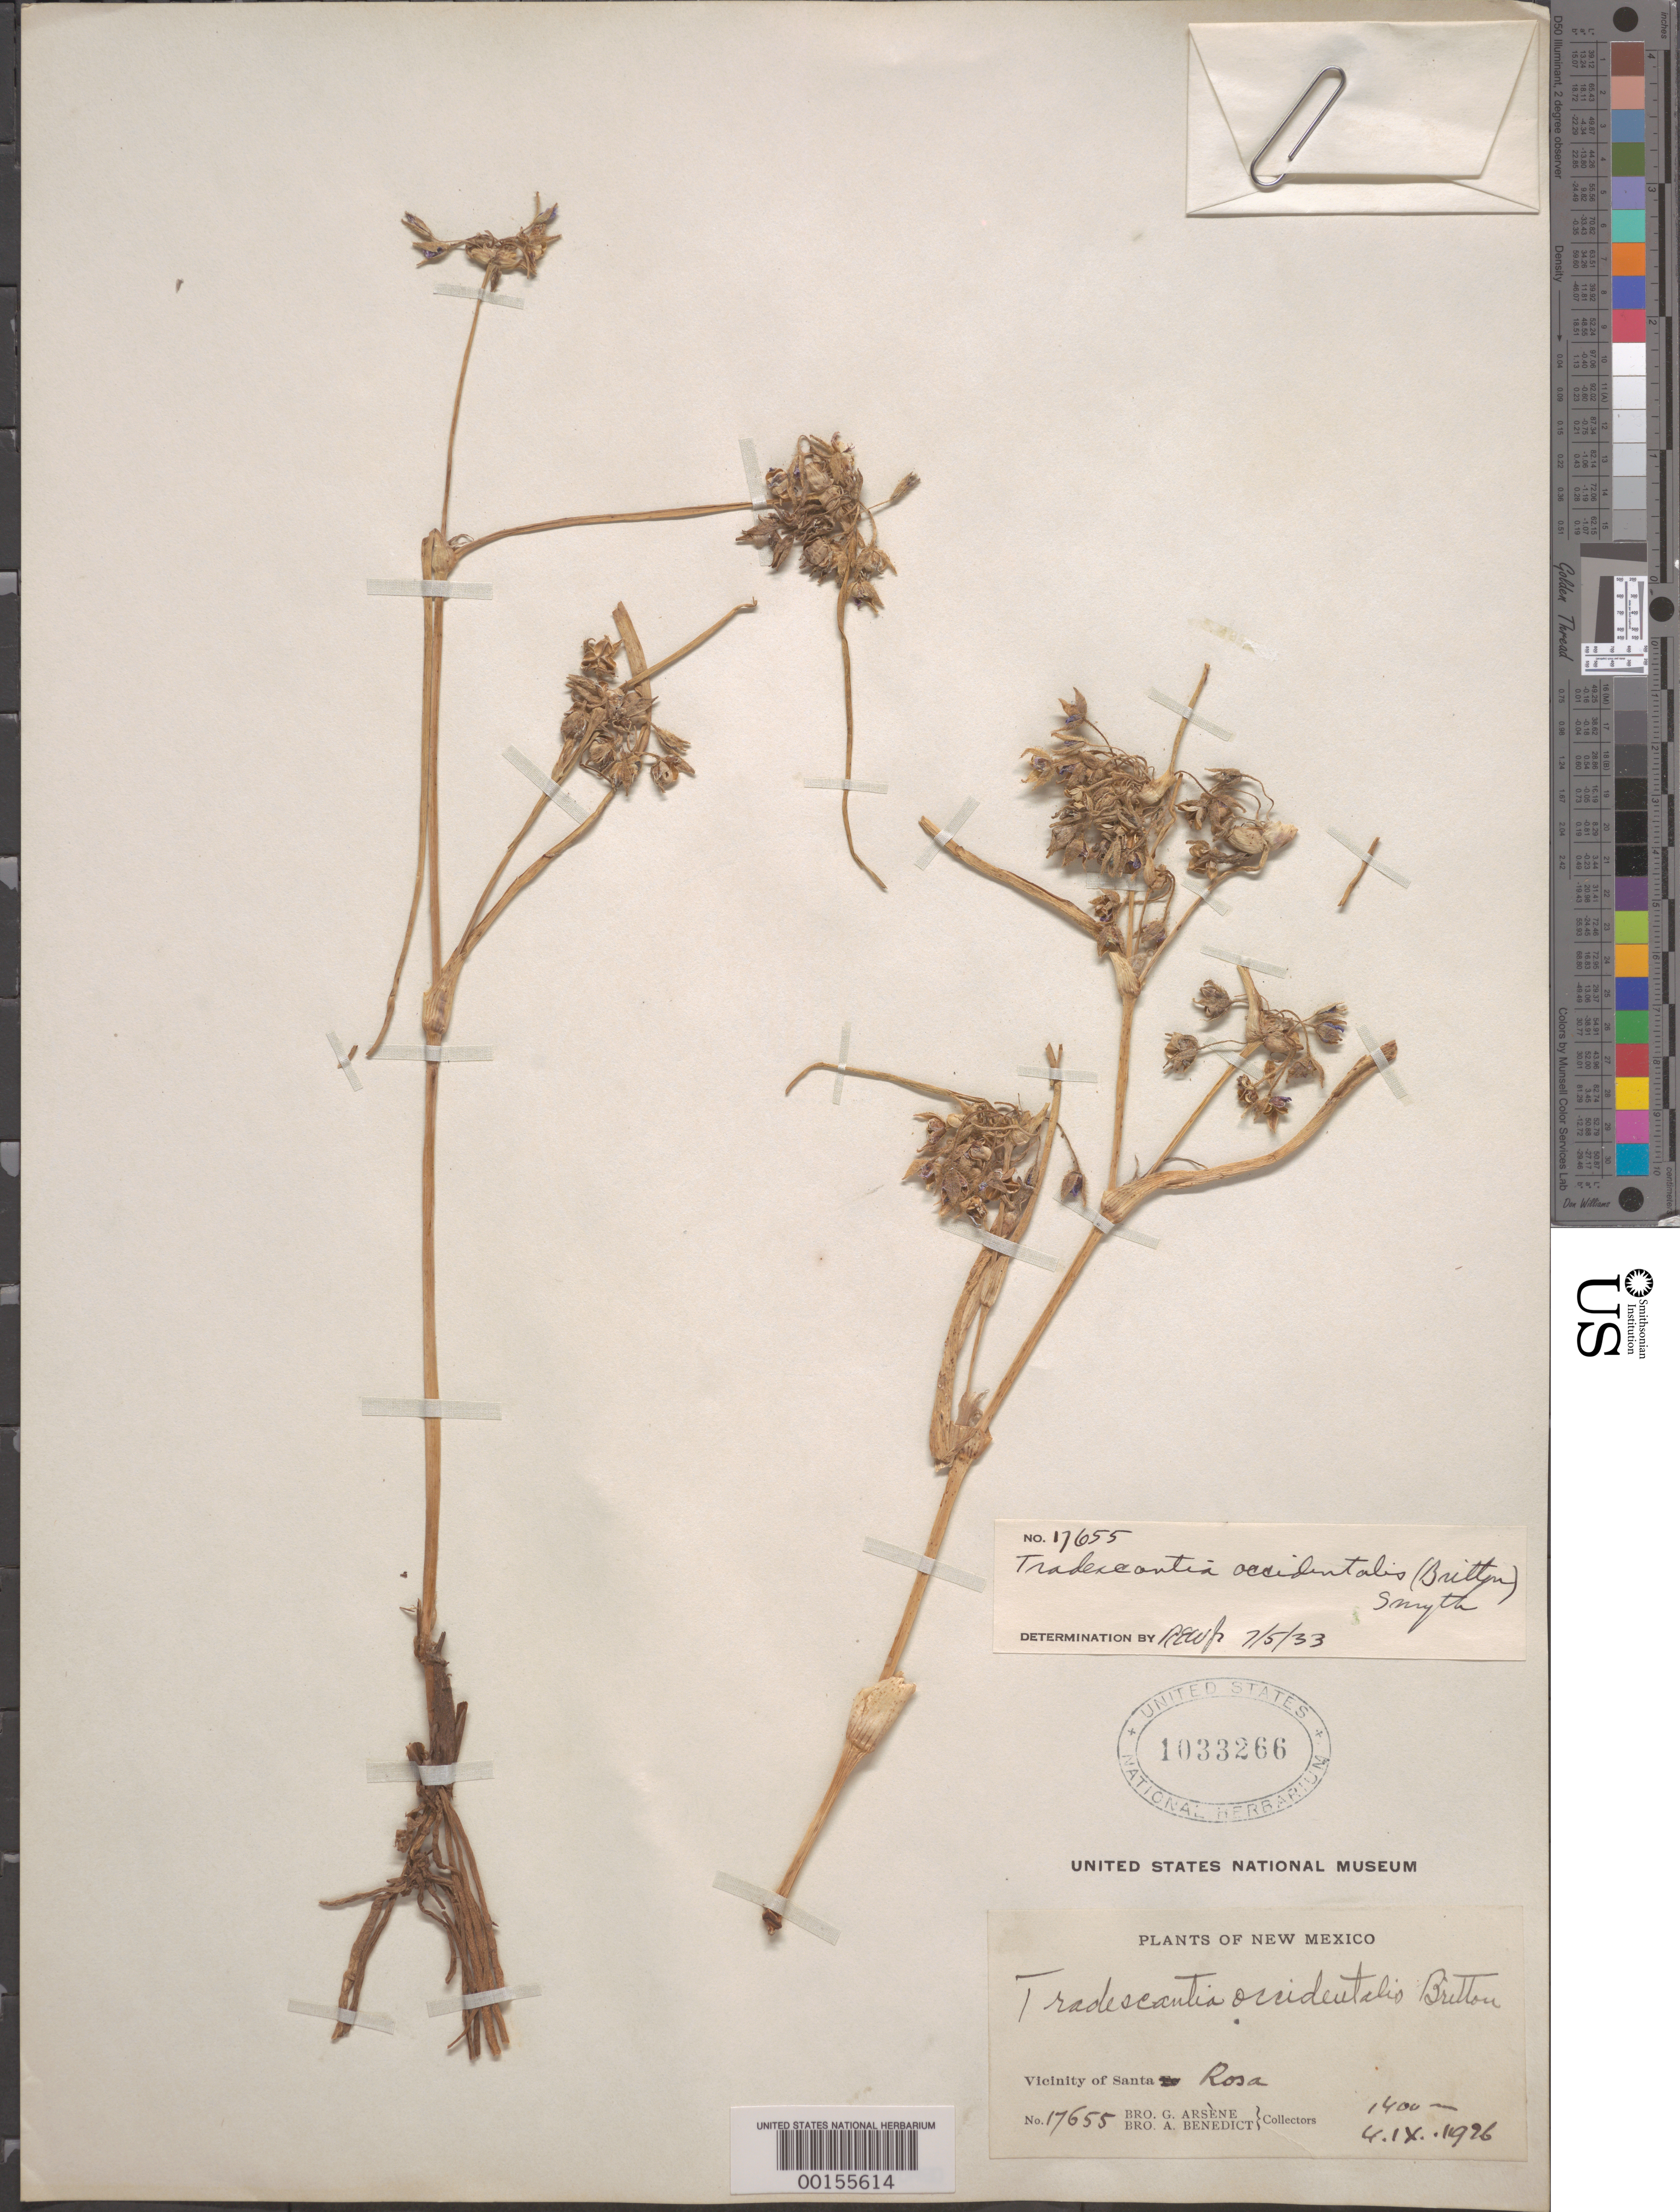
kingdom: Plantae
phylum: Tracheophyta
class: Liliopsida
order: Commelinales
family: Commelinaceae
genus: Tradescantia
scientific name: Tradescantia occidentalis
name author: (Britton) Smyth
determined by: Woodward, R. E.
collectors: Bro. G. Arsène & Bro. Benedict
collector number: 17655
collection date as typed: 04 Sep 1926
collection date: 1926-09-04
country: United States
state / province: New Mexico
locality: Santa rosa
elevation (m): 1400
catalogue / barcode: US 1033266